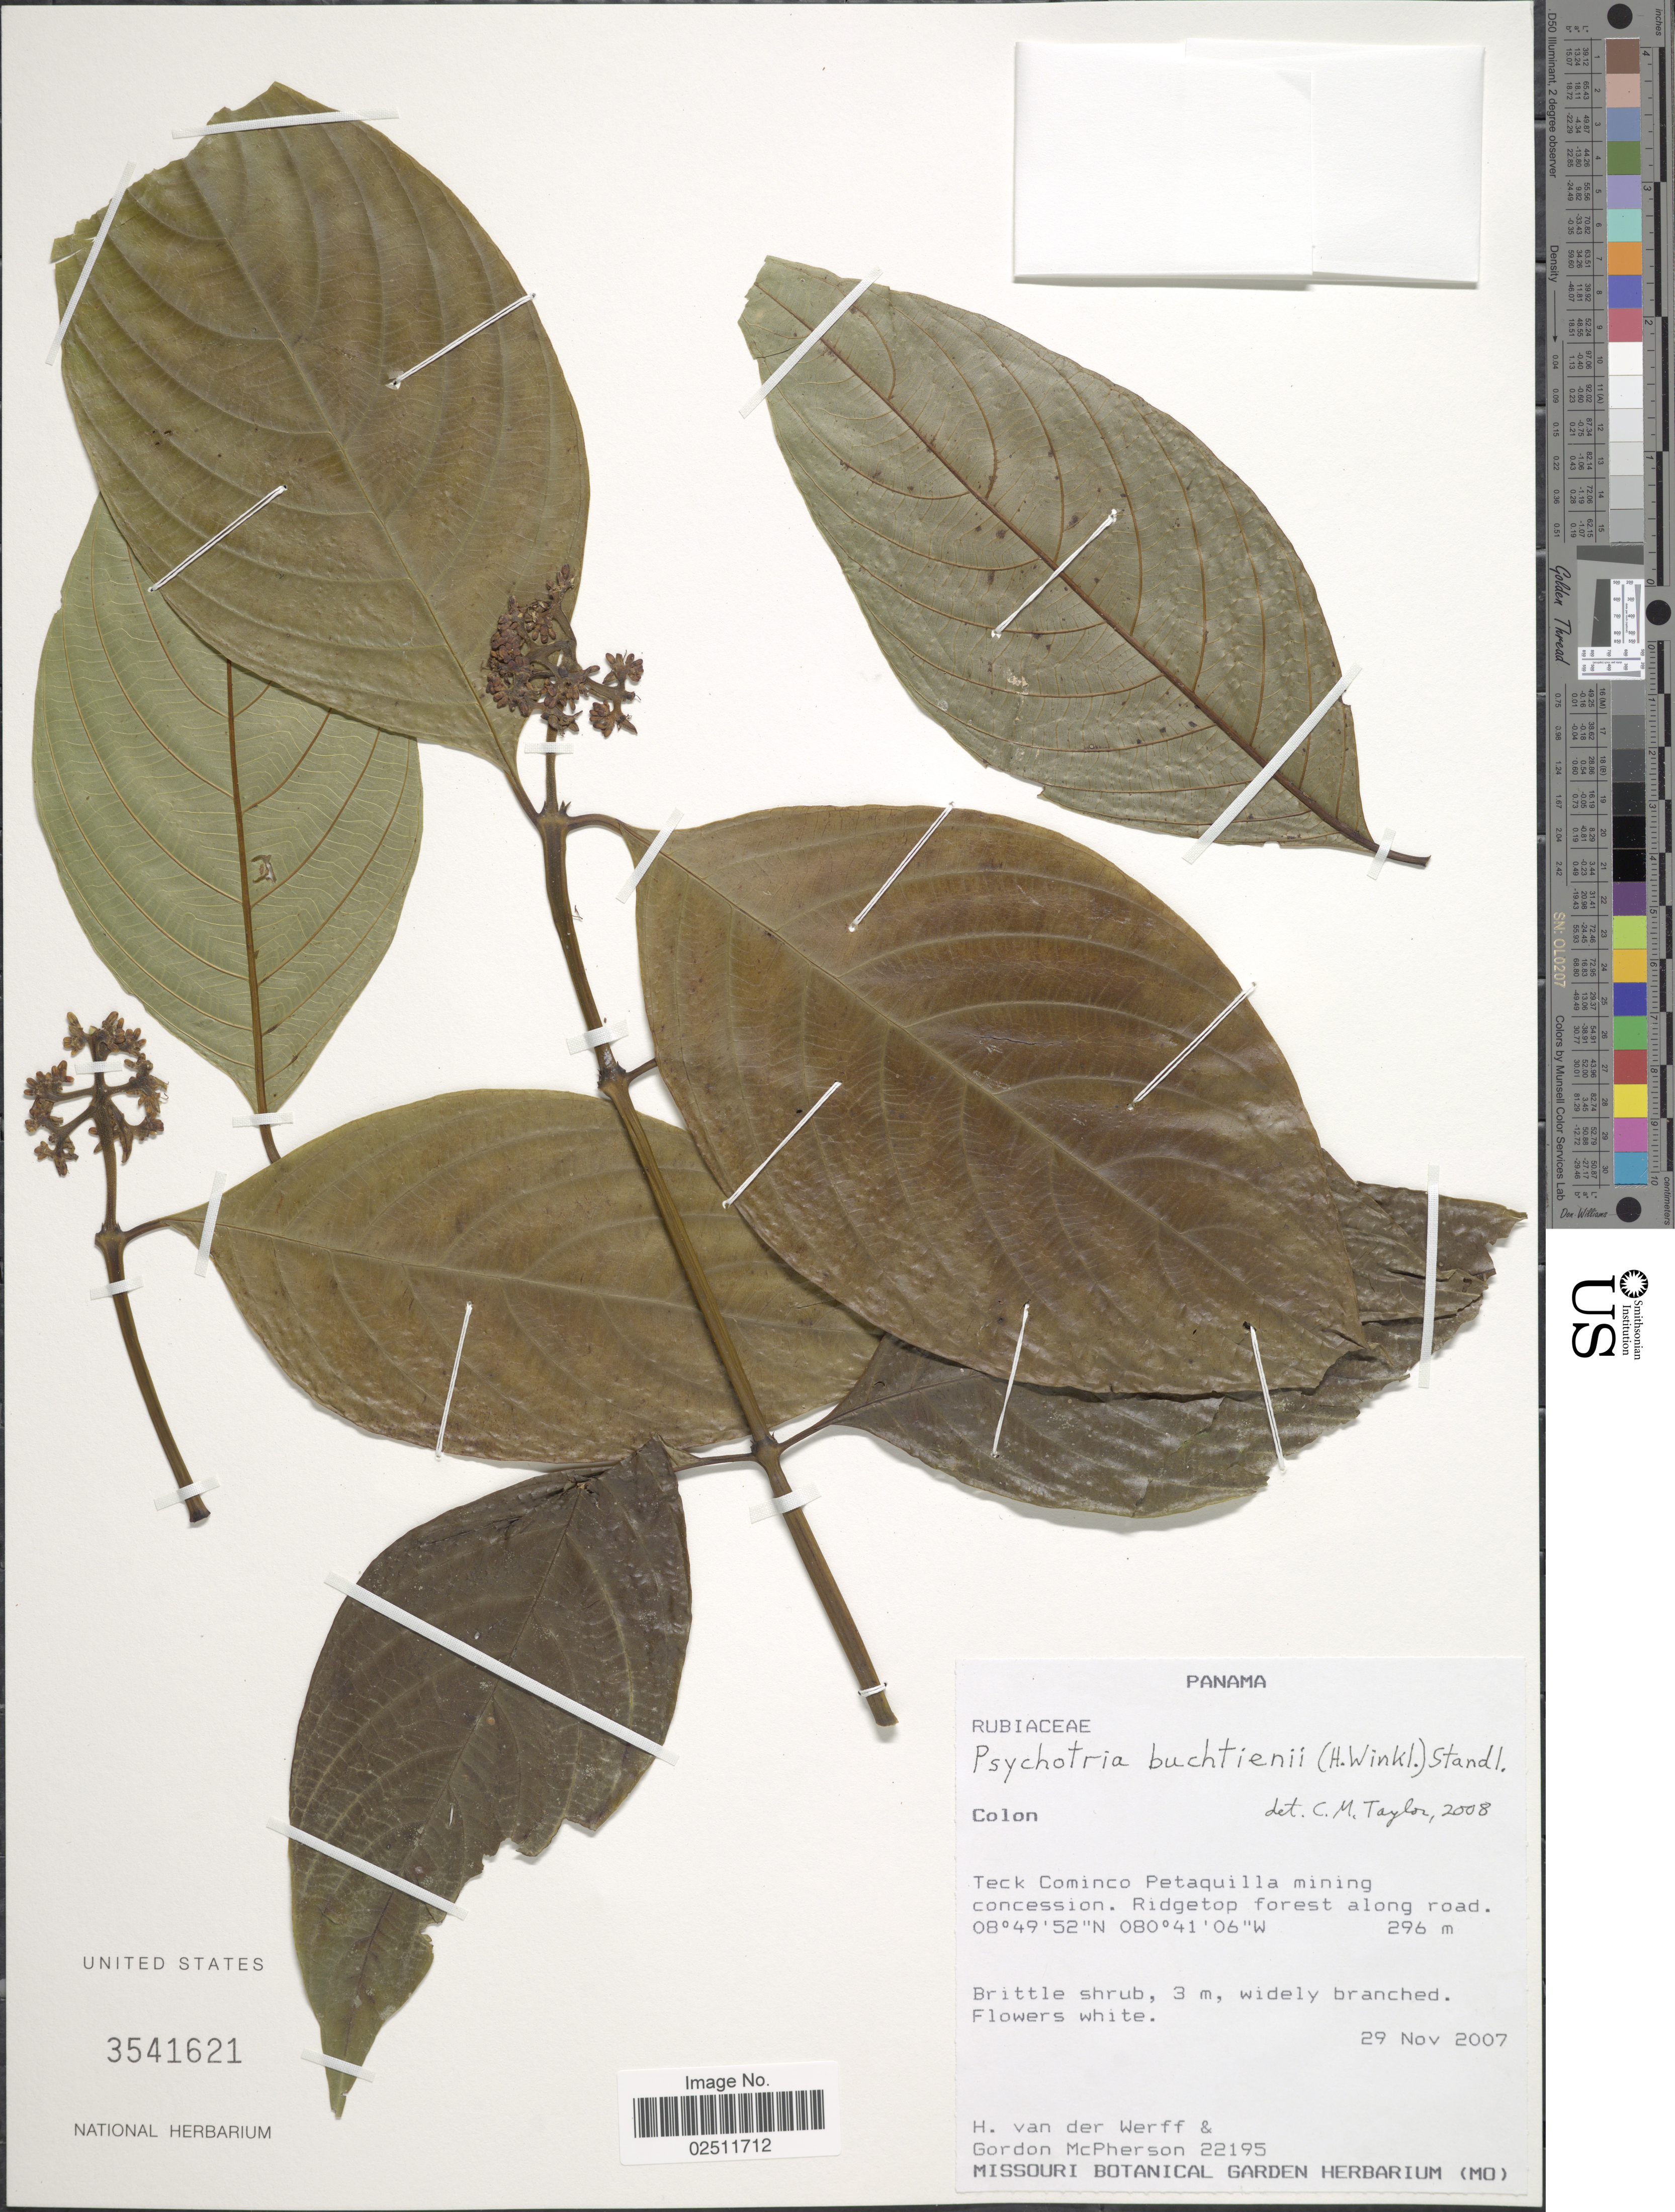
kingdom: Plantae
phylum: Tracheophyta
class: Magnoliopsida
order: Gentianales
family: Rubiaceae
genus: Psychotria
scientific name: Psychotria buchtienii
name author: (H.J.P. Winkl.) Standl.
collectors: H. van der Werff & G. McPherson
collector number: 22195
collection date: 2007-11-29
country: Honduras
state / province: Colón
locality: Teck Cominco Petaquilla mining concession. Ridgetop forest along road.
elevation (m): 296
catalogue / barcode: US 3541621